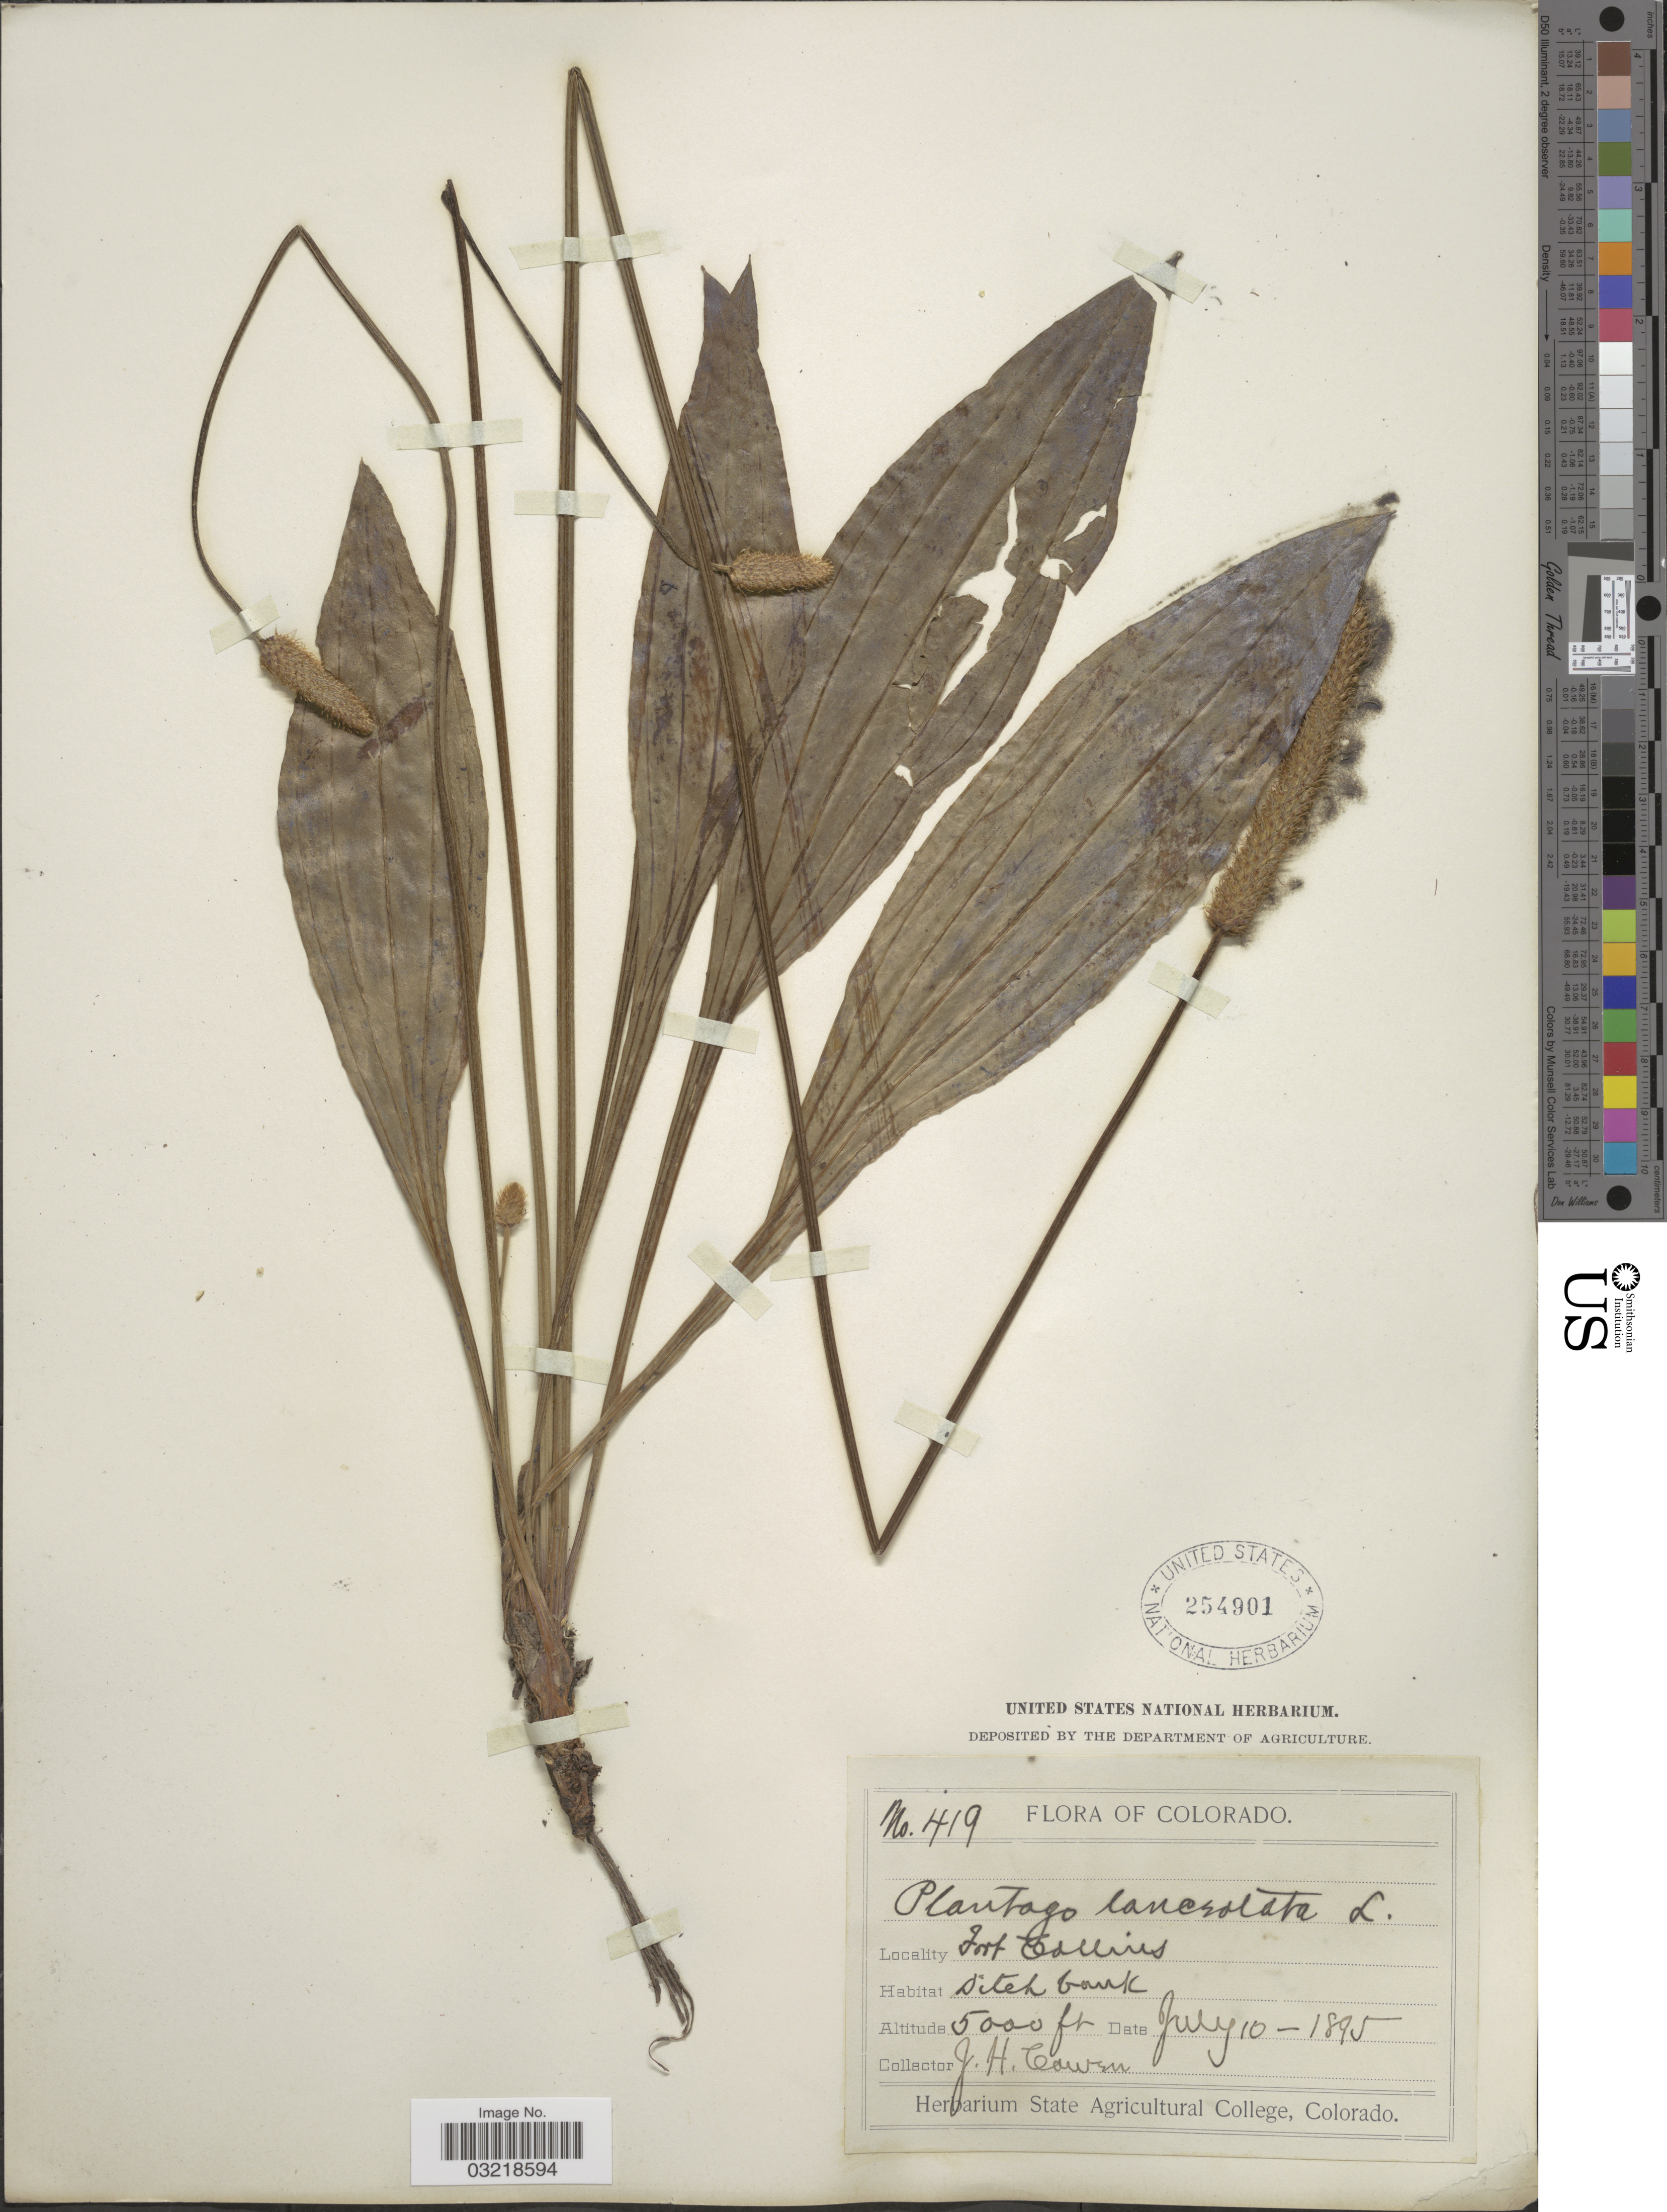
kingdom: Plantae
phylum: Tracheophyta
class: Magnoliopsida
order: Lamiales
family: Plantaginaceae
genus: Plantago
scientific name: Plantago lanceolata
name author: L.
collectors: J. H. Cowen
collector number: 419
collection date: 1895-07-10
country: United States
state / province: Colorado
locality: Fort Collins.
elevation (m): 1524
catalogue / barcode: US 254901